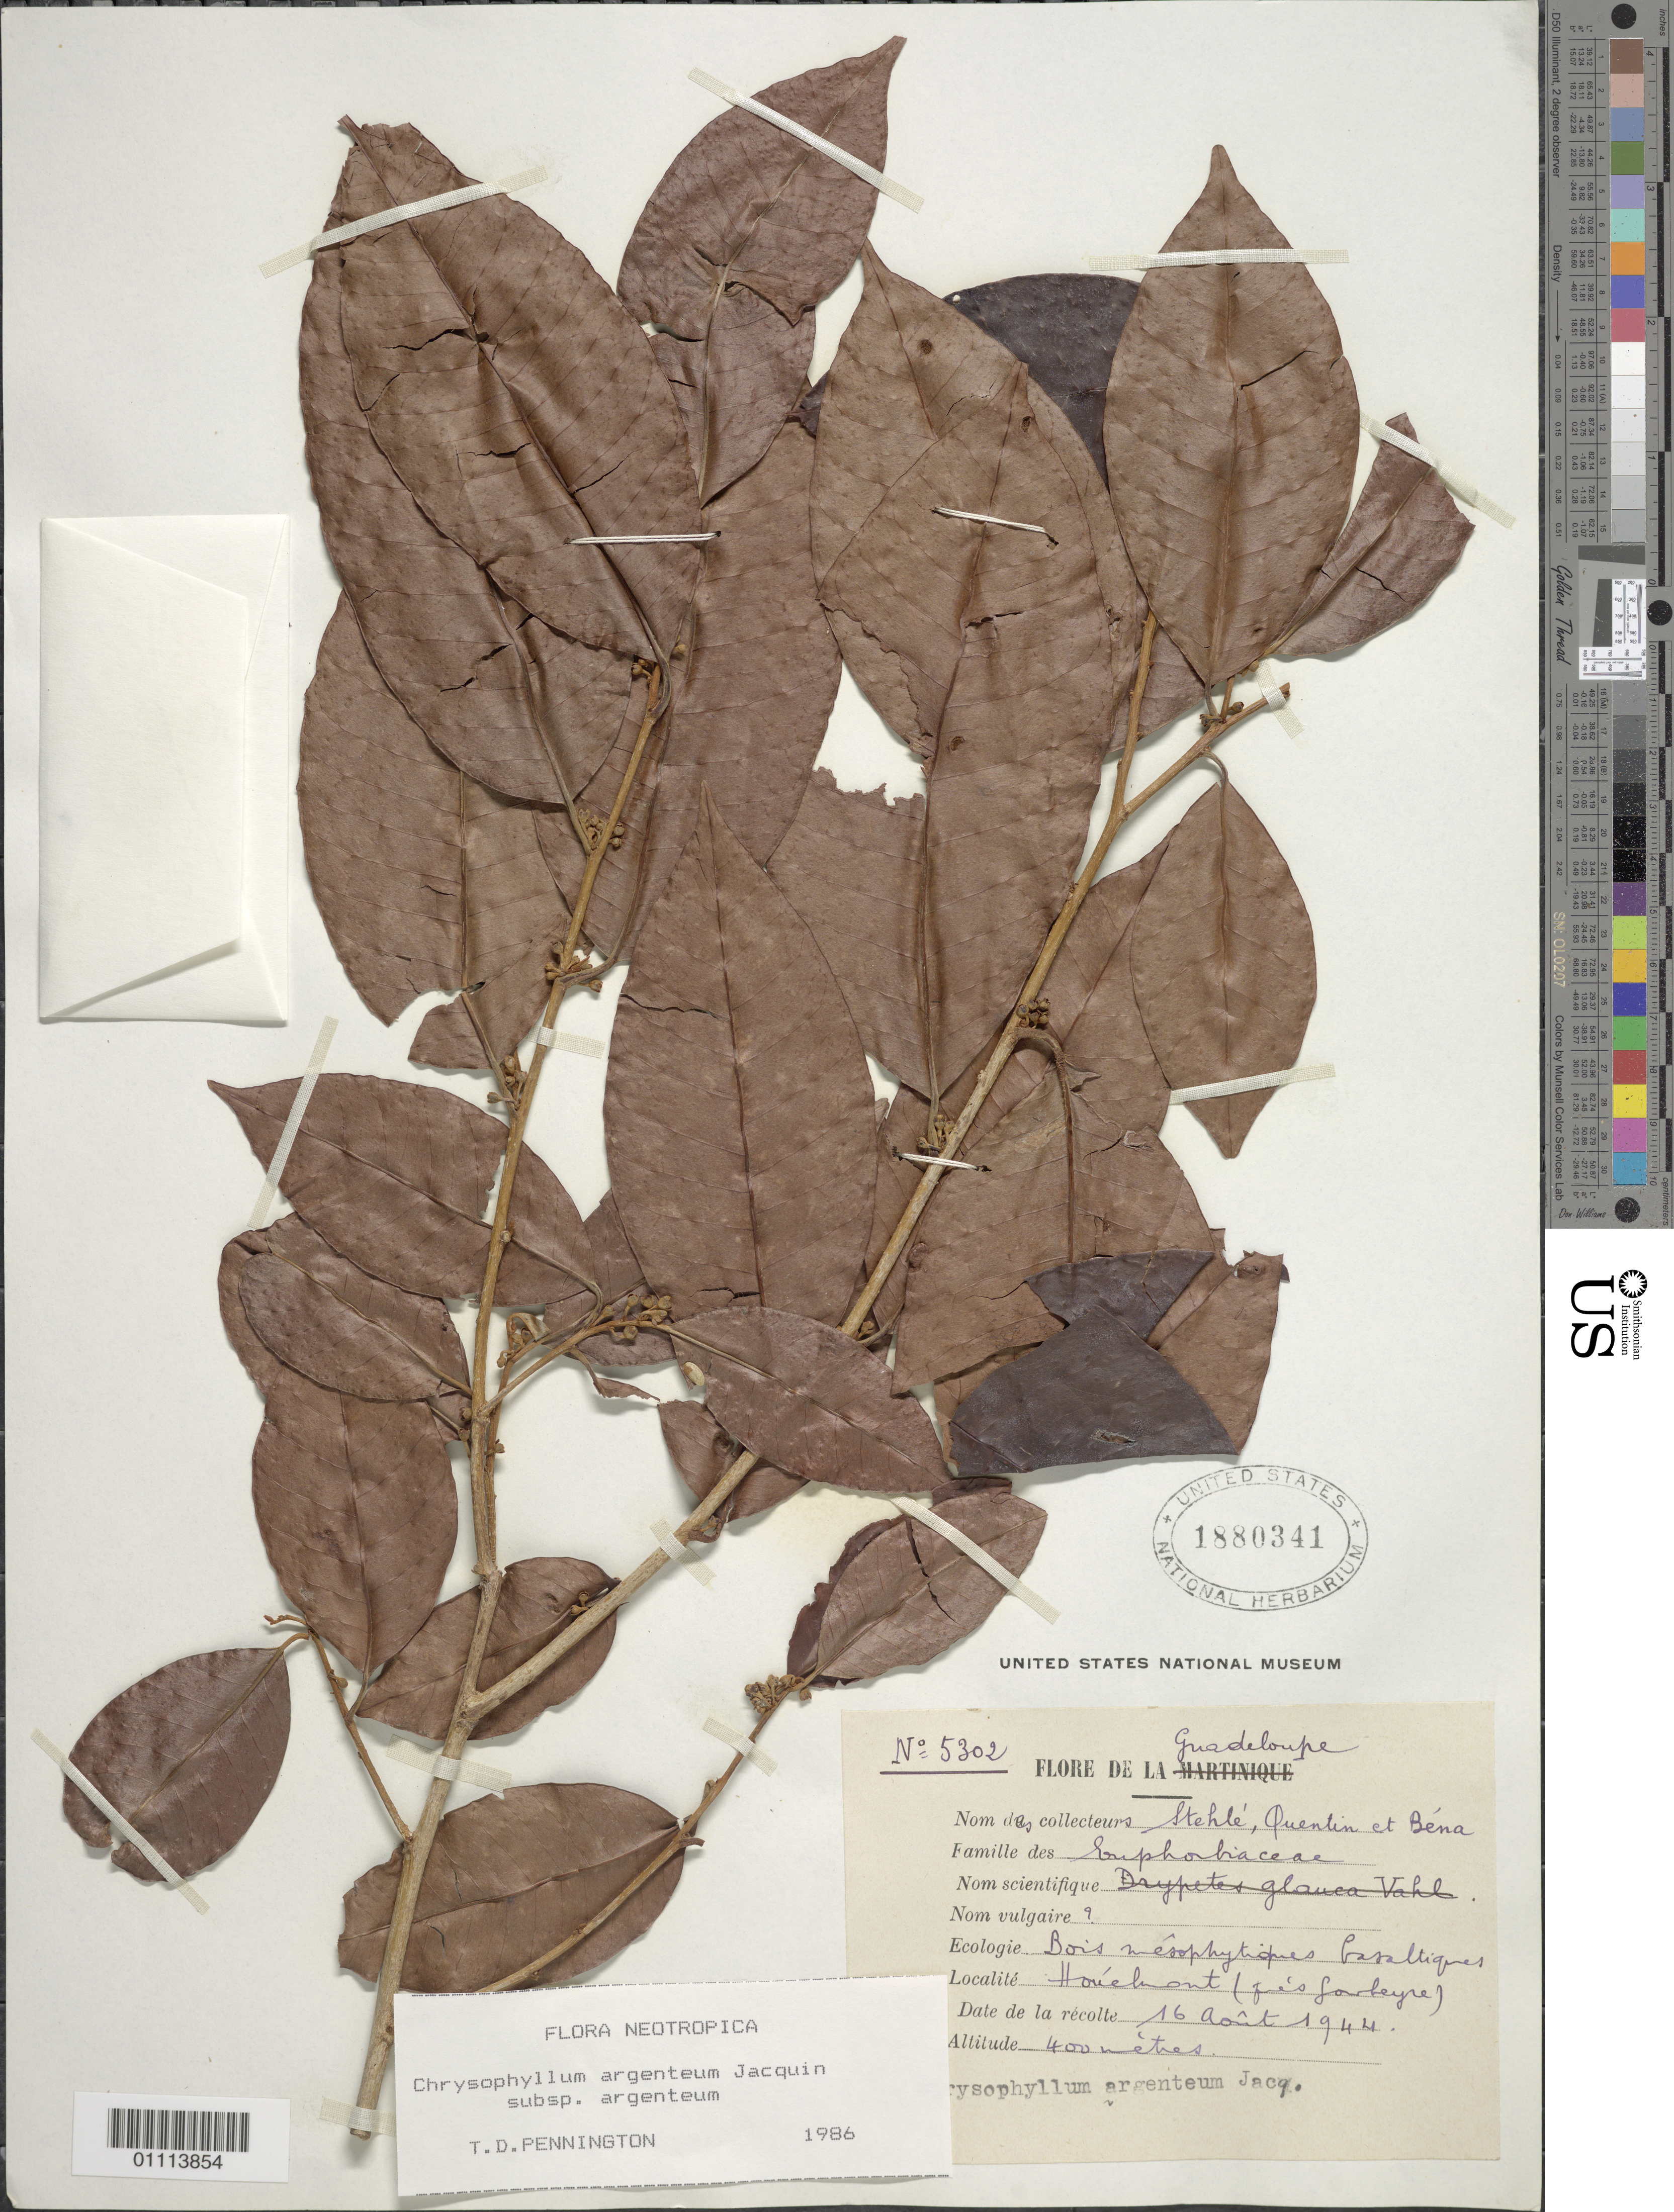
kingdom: Plantae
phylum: Tracheophyta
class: Magnoliopsida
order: Ericales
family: Sapotaceae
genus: Chrysophyllum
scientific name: Chrysophyllum argenteum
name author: Jacq.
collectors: H. Stehlé, R. Quentin & R. Béna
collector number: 5302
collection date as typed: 16 Aug 1944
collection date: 1944-08-16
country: Guadeloupe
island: Basse Terre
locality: Houelmont (que's gourbeyre)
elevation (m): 400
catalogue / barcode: US 1880341